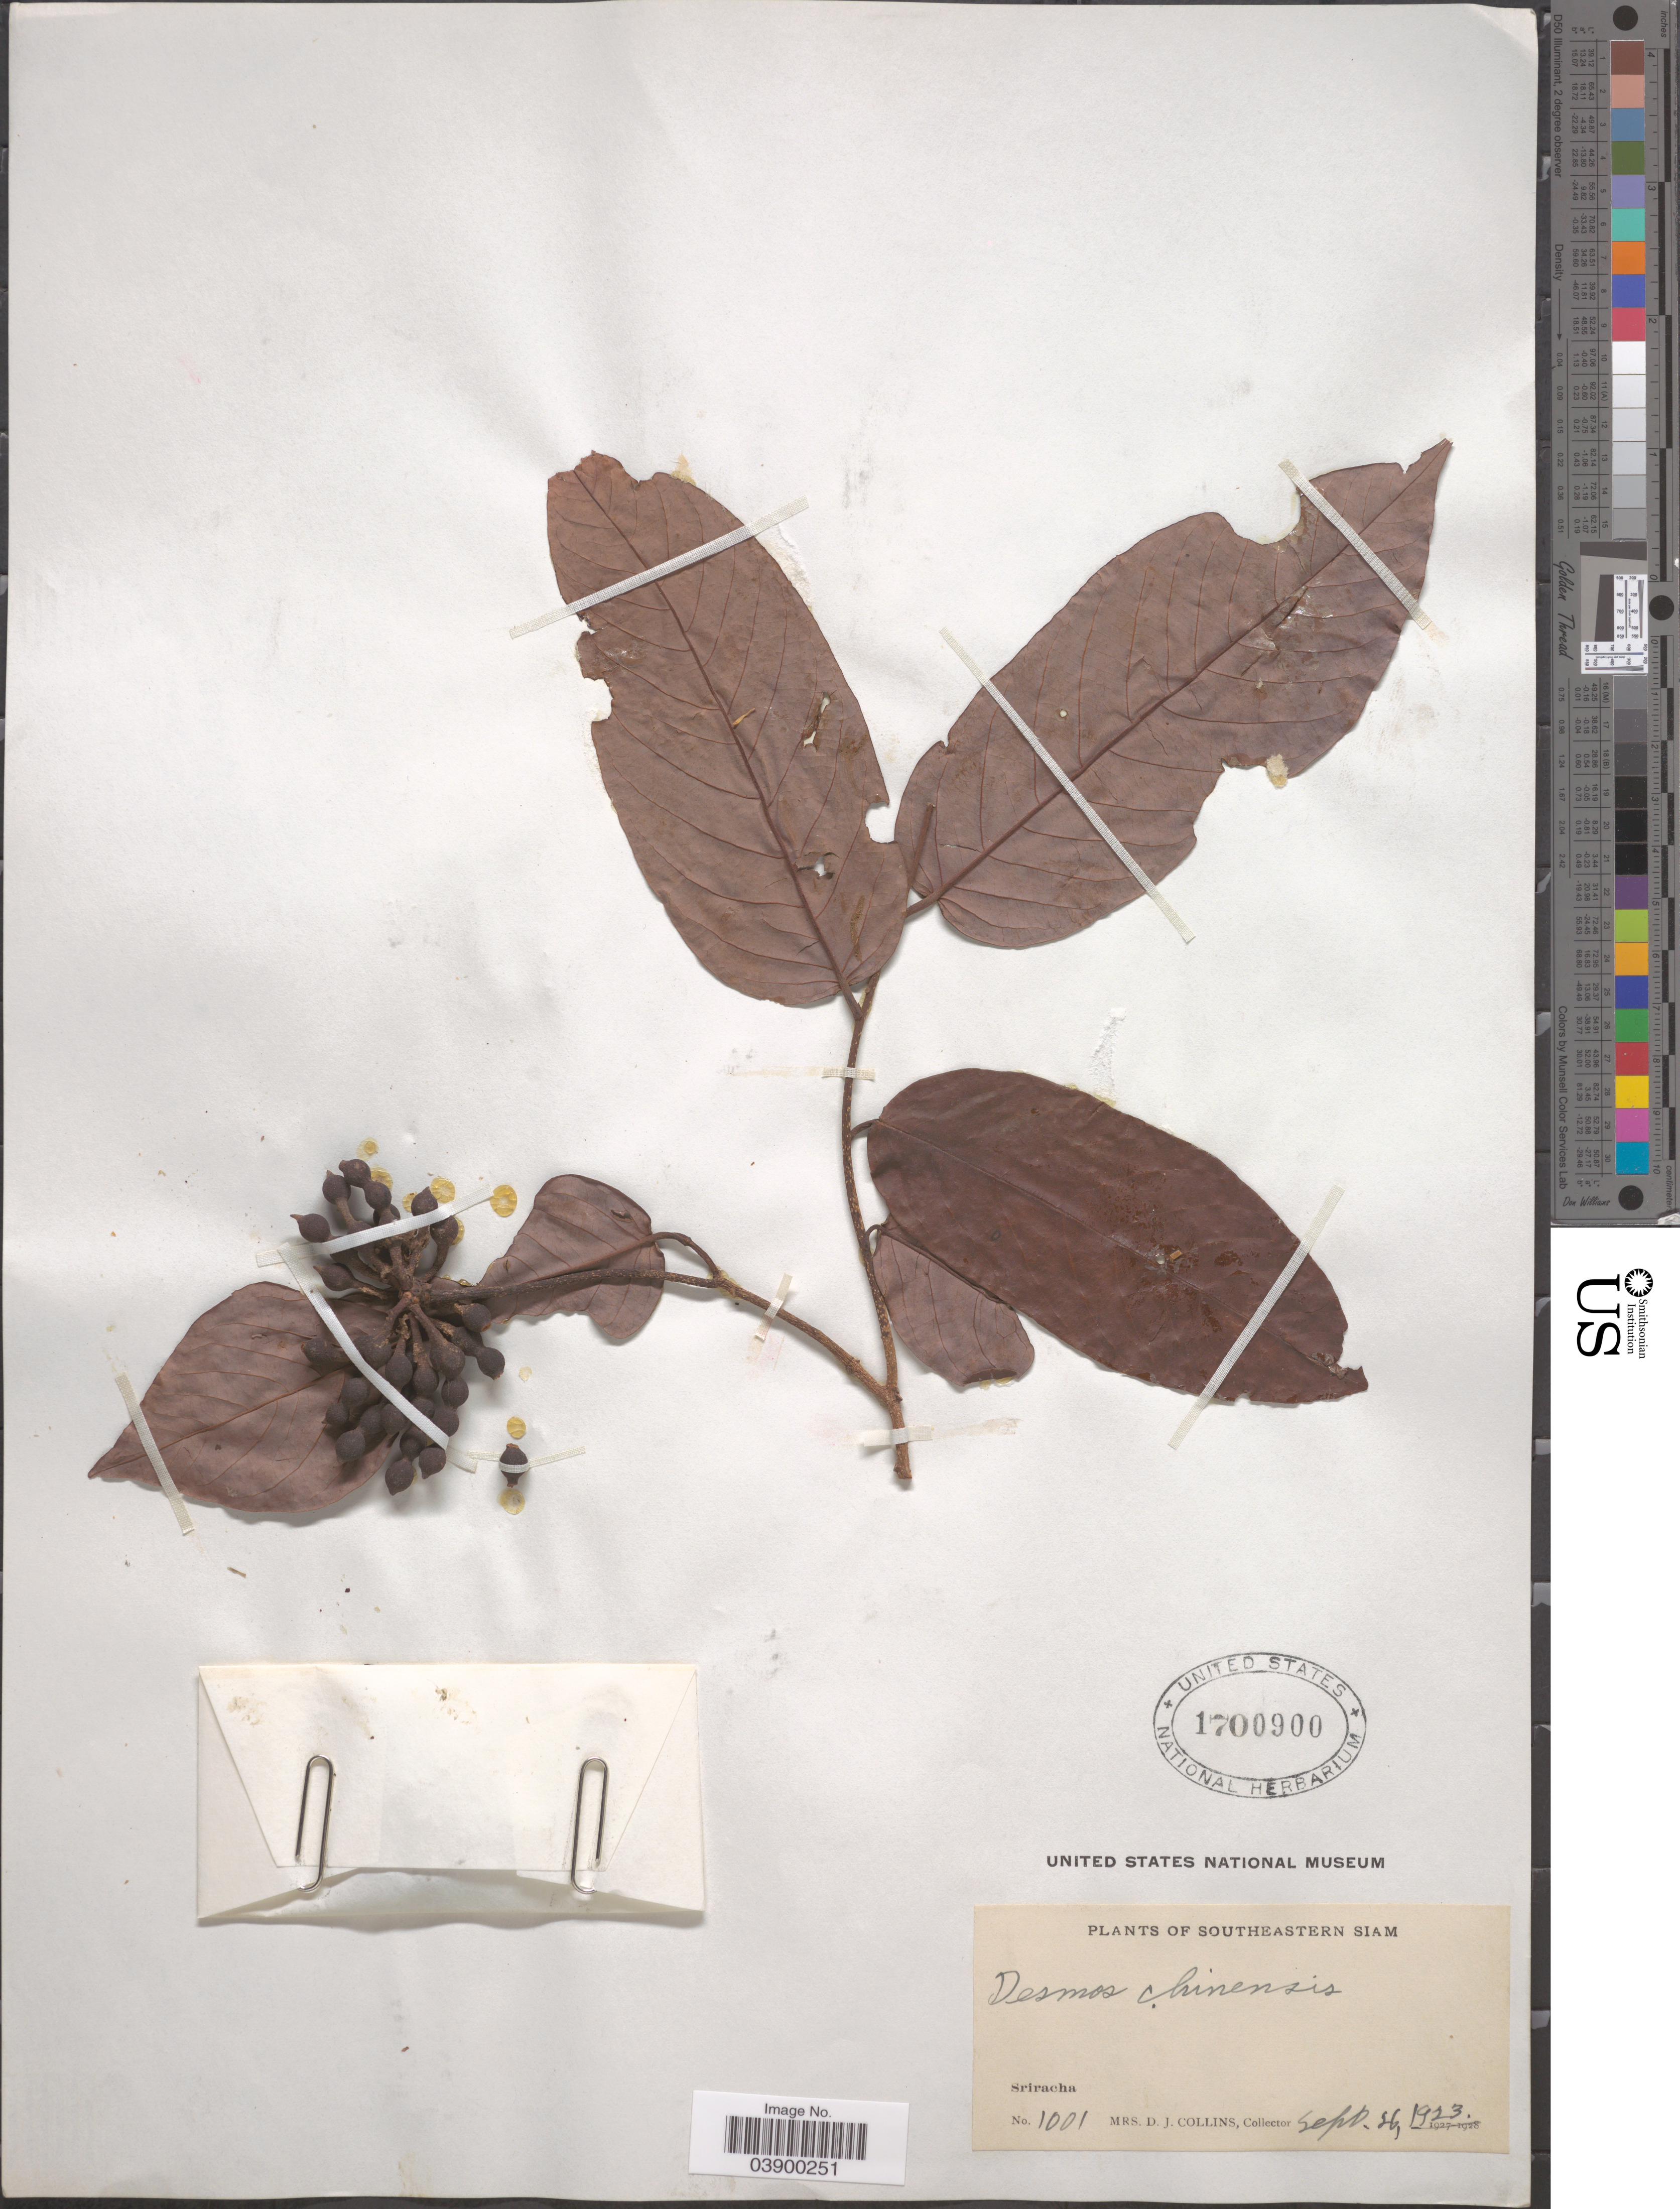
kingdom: Plantae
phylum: Tracheophyta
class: Magnoliopsida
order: Magnoliales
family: Annonaceae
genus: Desmos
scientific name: Desmos chinensis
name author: Lour.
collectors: Mrs. D. J. Collins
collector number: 1001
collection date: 1923-09-26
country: Thailand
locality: Southeastern Siam. Sriracha.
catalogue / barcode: US 1700900